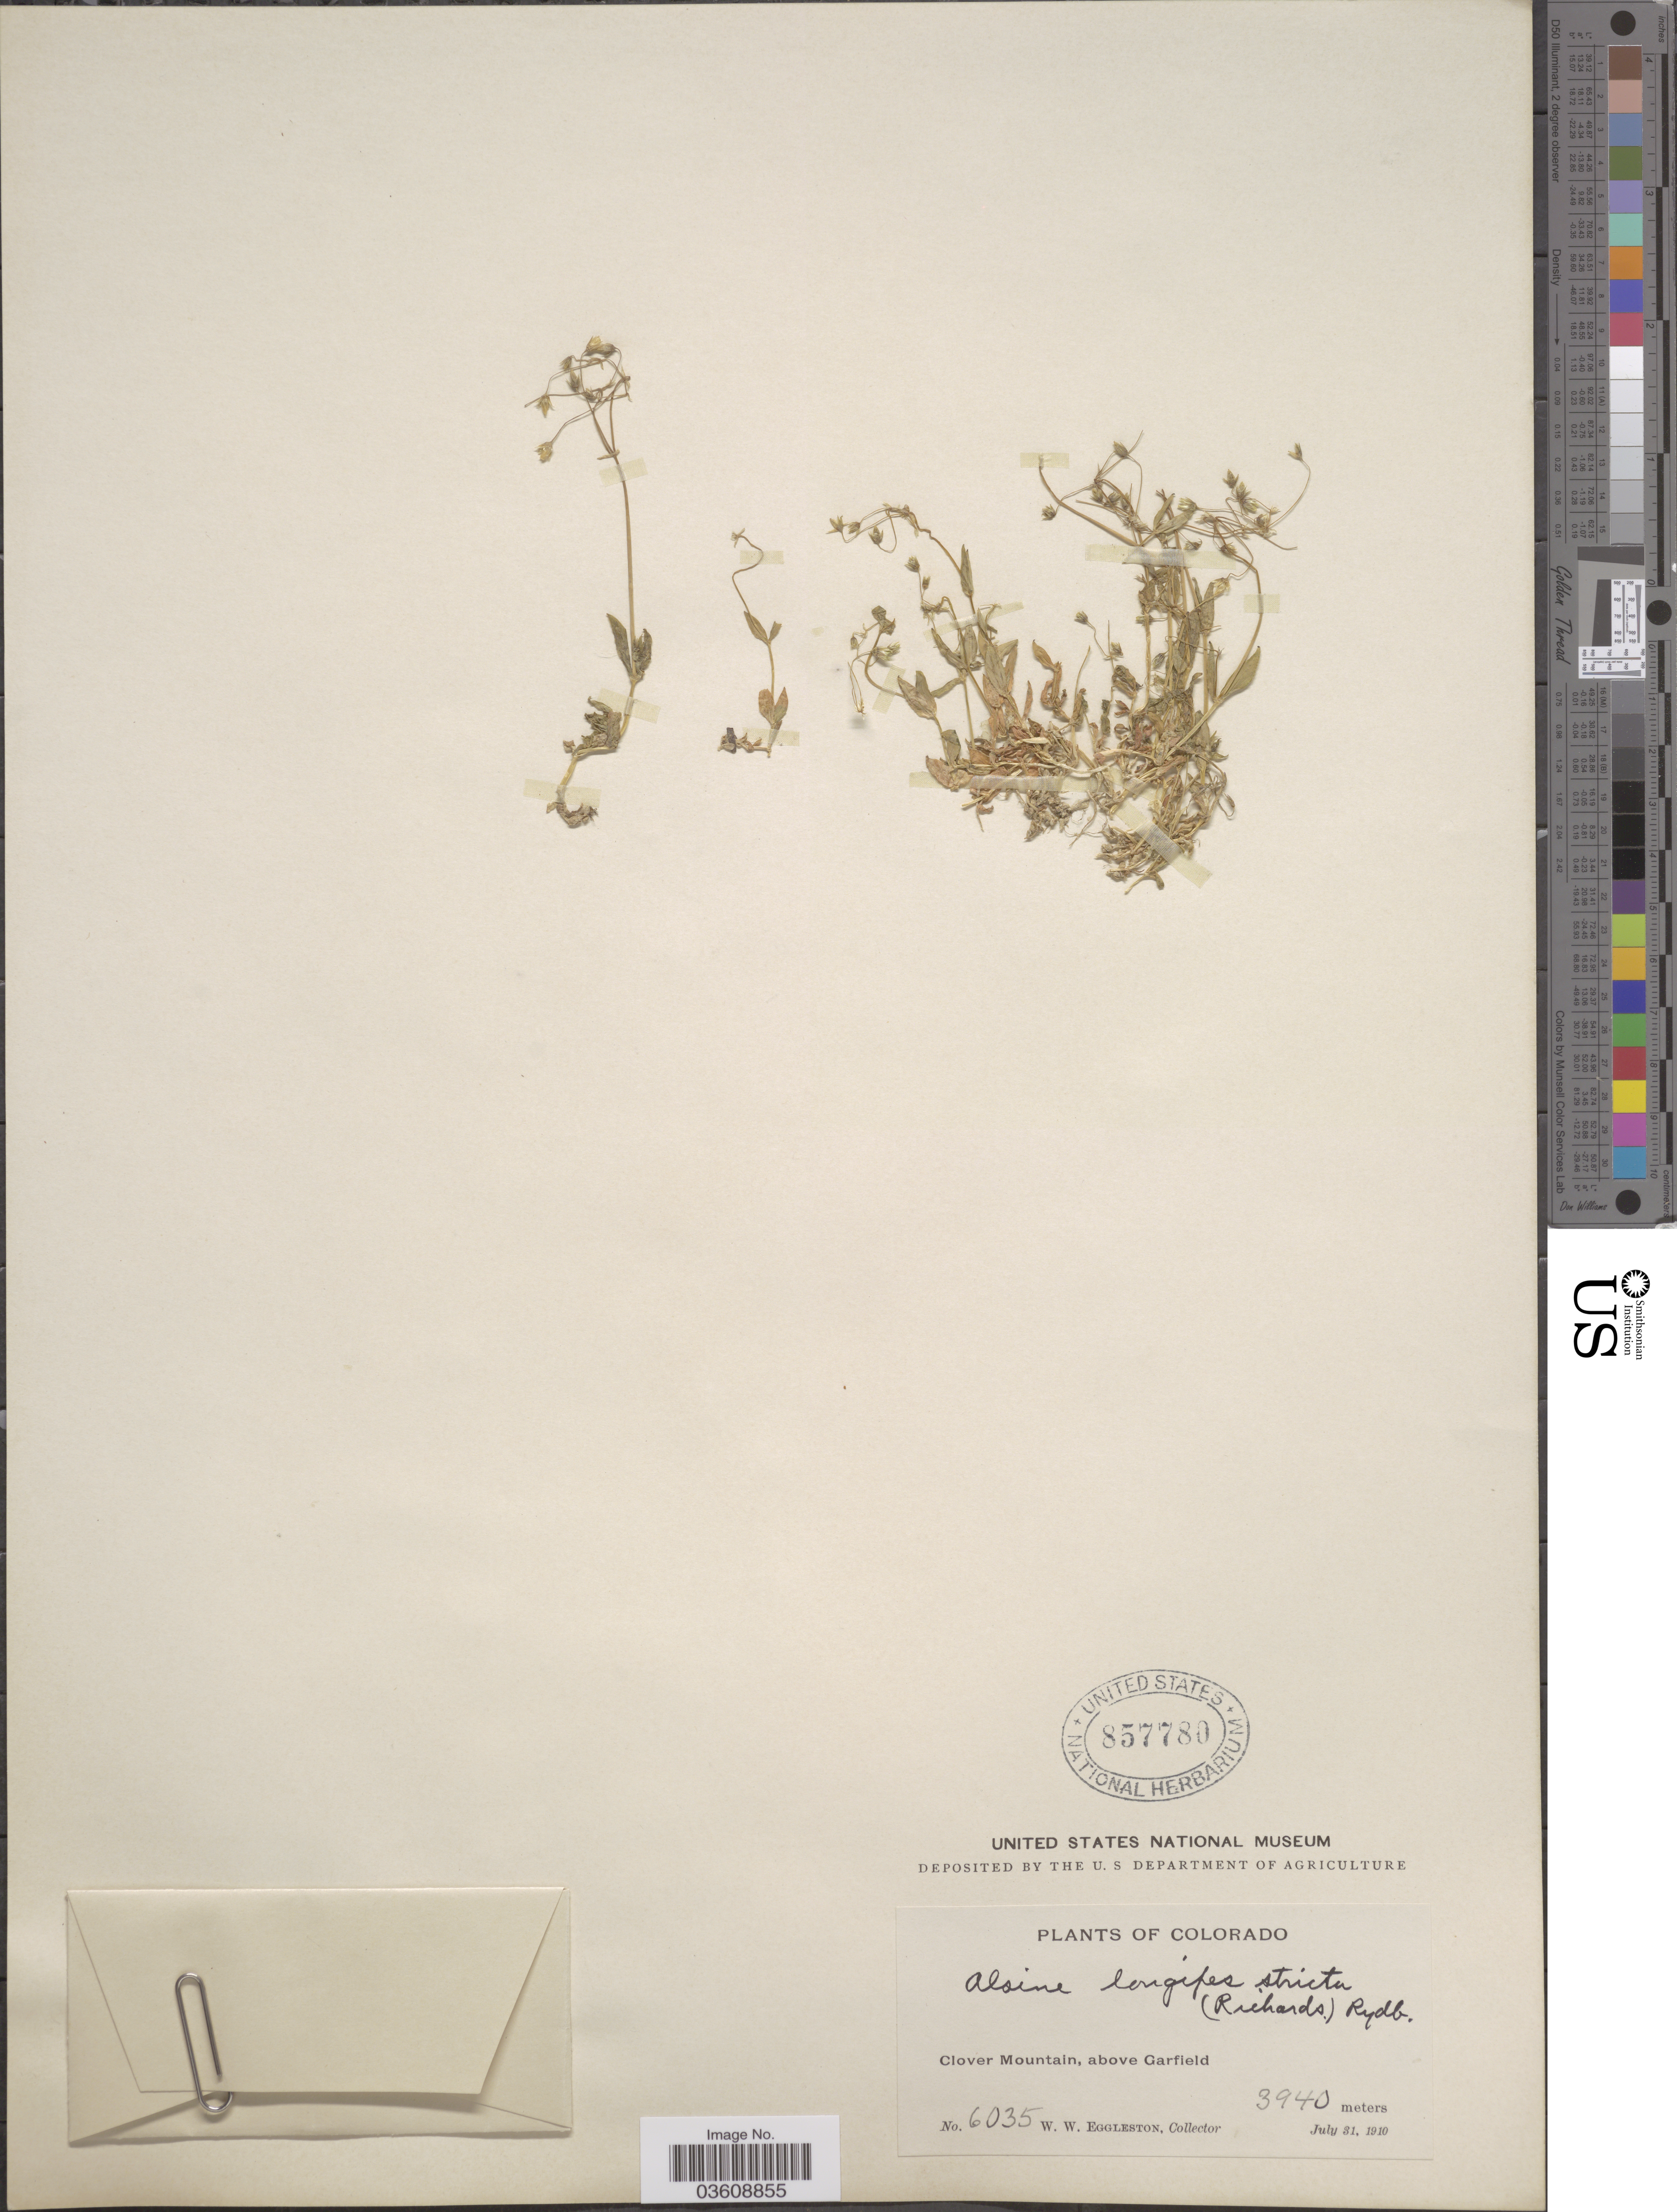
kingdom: Plantae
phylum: Tracheophyta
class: Magnoliopsida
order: Caryophyllales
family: Caryophyllaceae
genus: Stellaria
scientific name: Stellaria longipes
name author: Goldie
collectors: W. W. Eggleston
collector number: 6035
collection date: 1910-07-31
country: United States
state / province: Colorado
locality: Clover Mountain, above Garfield.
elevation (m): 3940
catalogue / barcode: US 857780